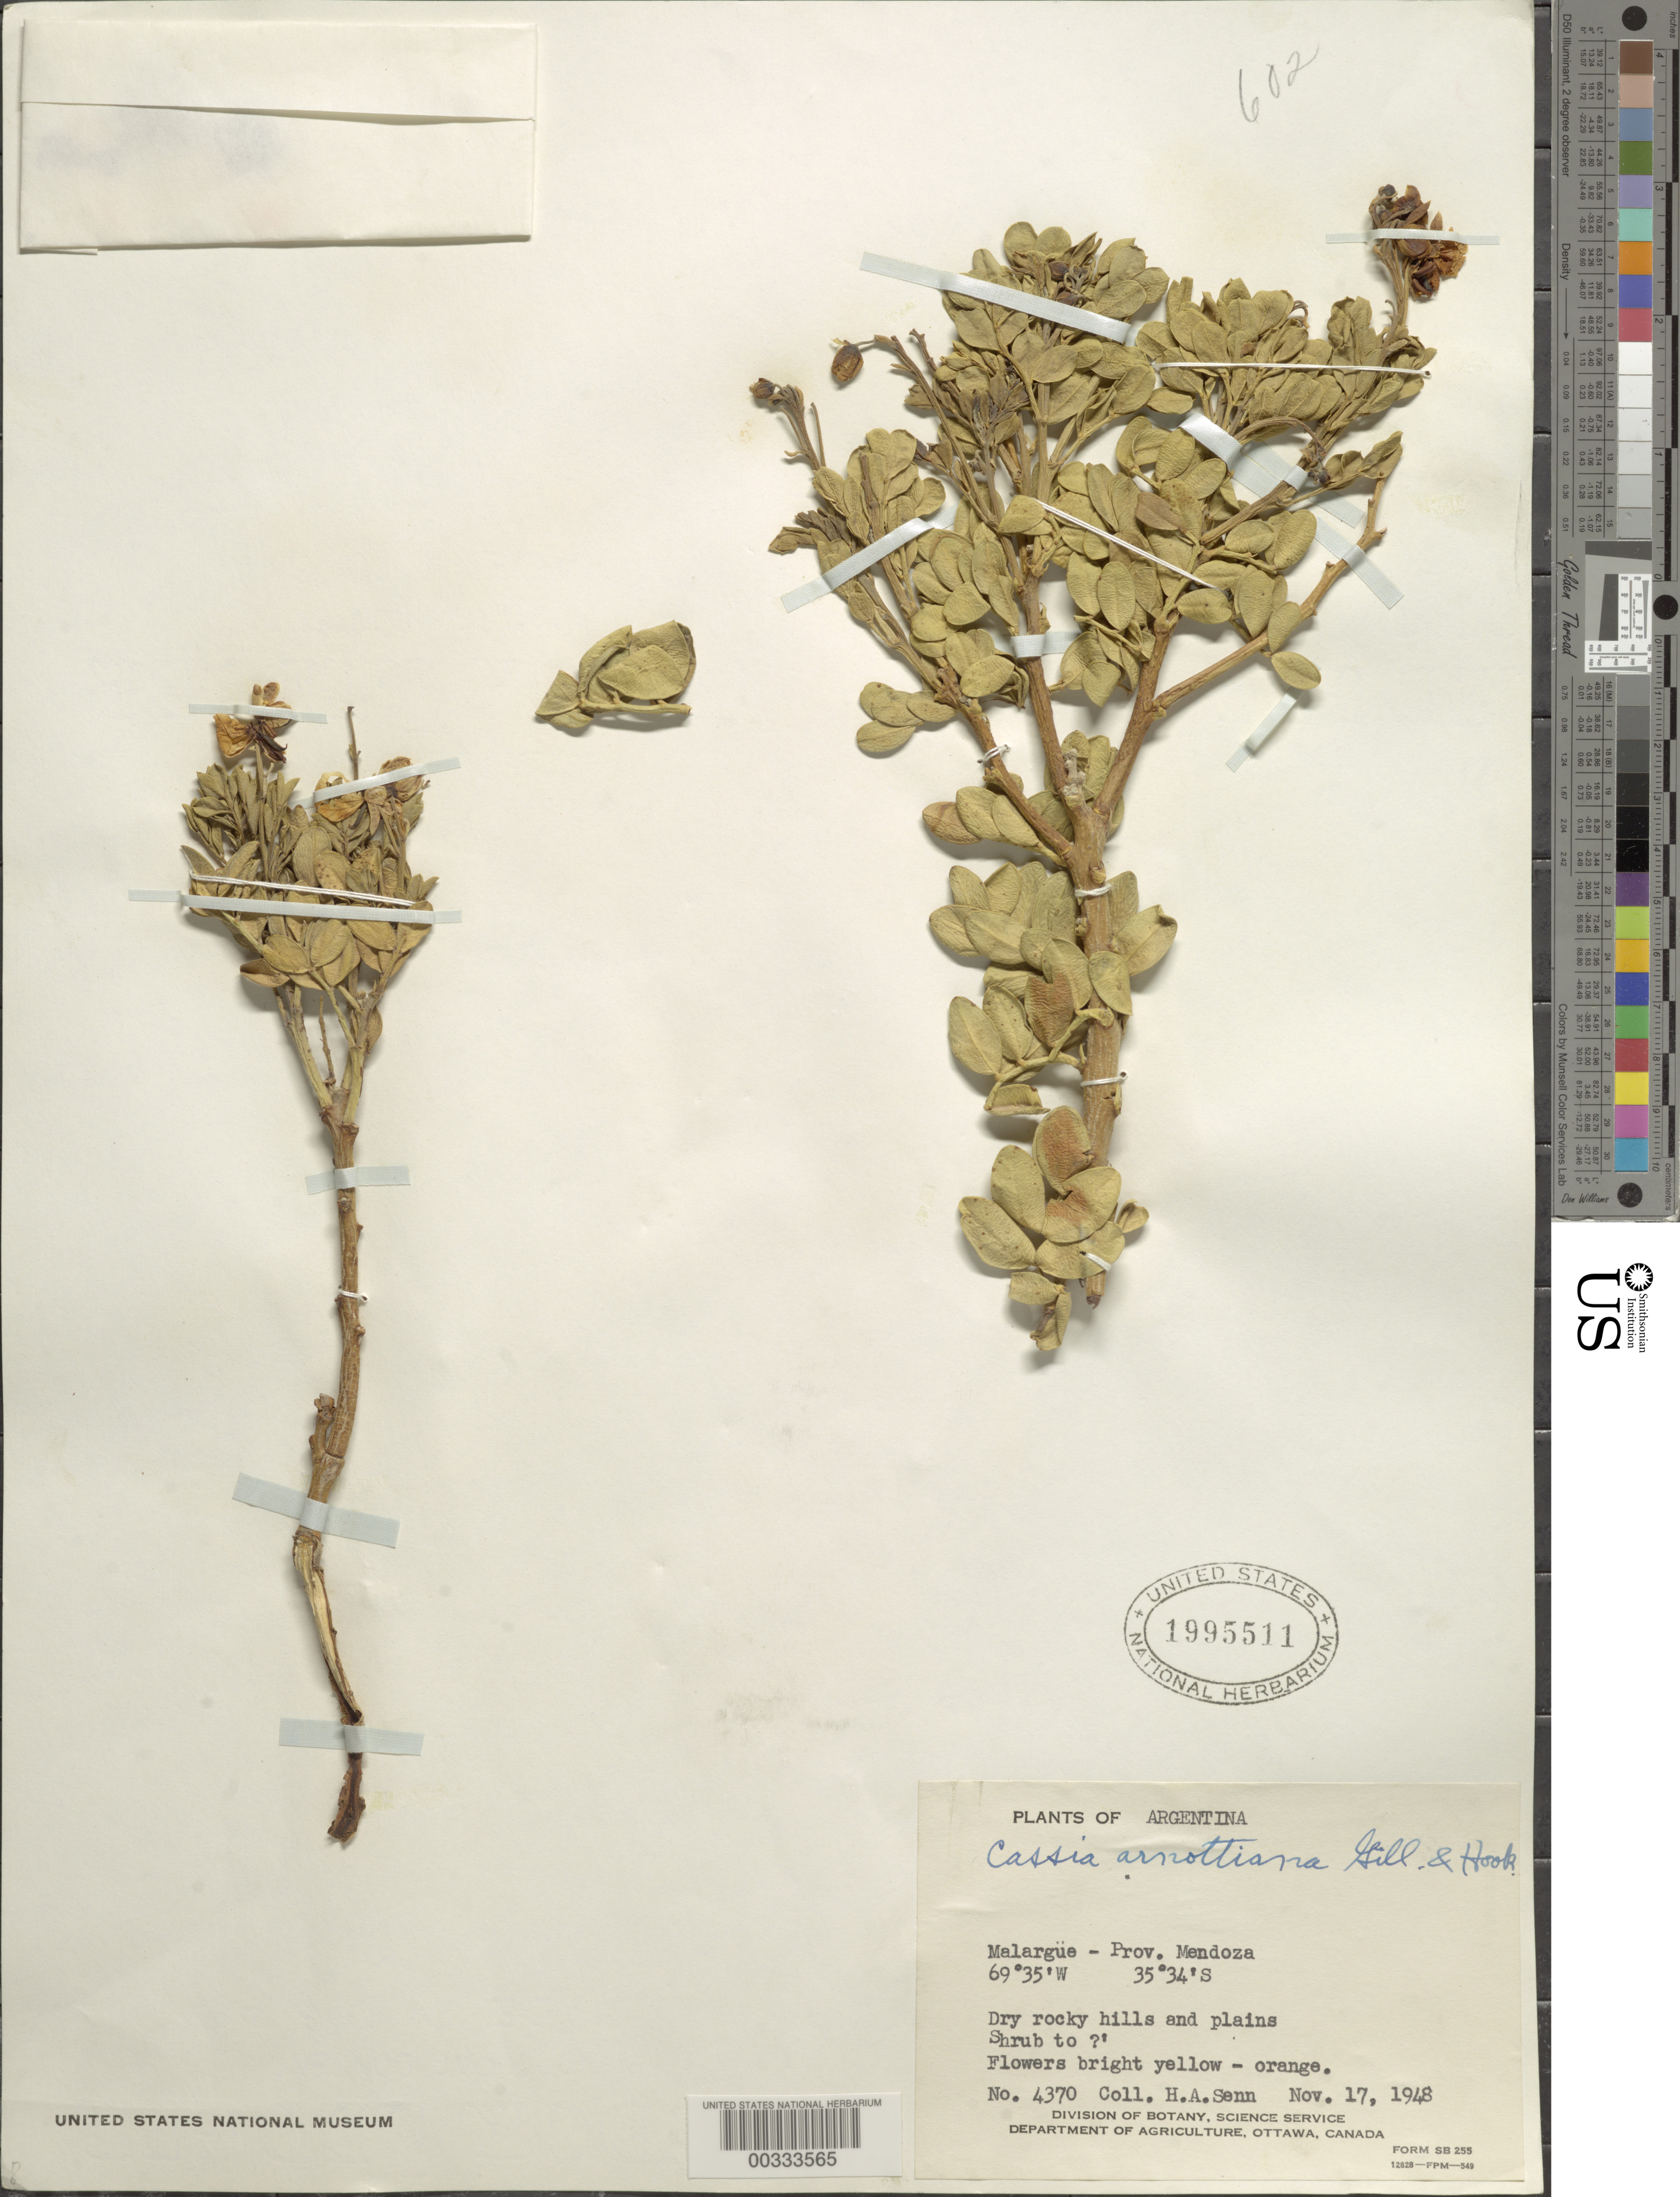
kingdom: Plantae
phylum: Tracheophyta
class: Magnoliopsida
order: Fabales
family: Fabaceae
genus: Senna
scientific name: Senna arnottiana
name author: (Hook.) H.S. Irwin & Barneby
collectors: H. A. Senn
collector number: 4370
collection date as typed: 17 Nov 1948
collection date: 1948-11-17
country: Argentina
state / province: Mendoza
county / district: Malargüe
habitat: Dry rocky hills and plains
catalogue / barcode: US 1995511